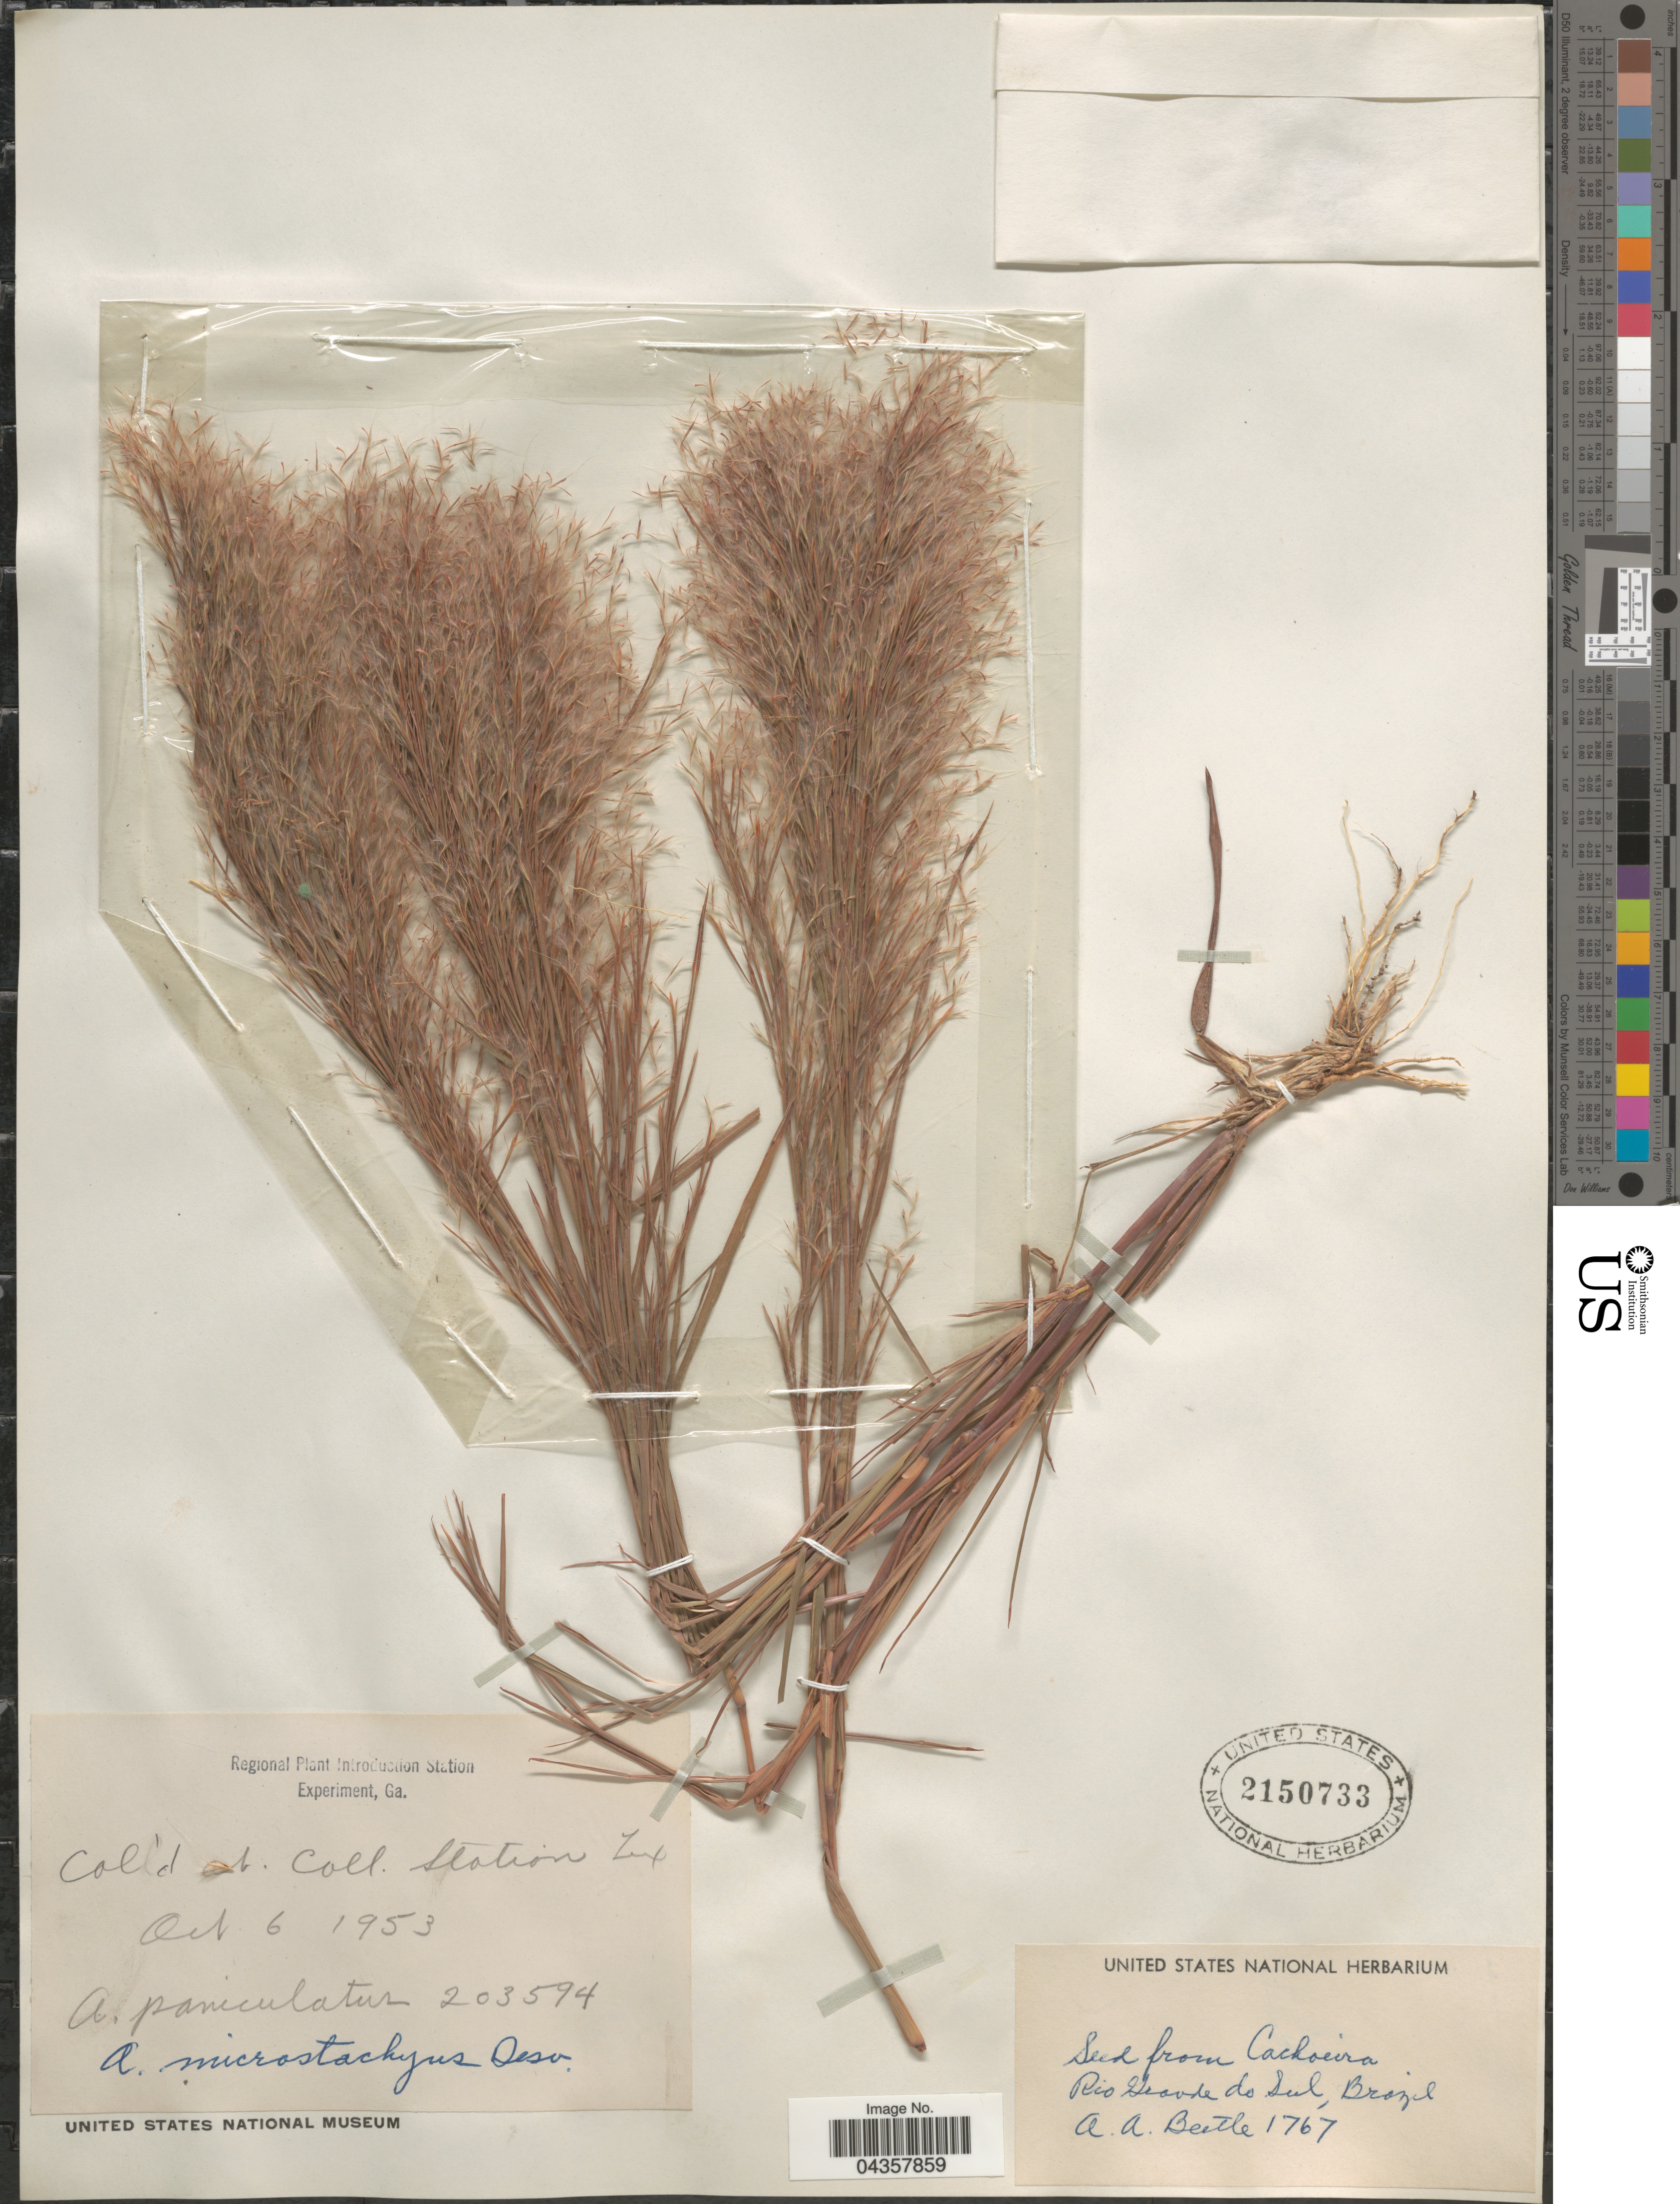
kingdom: Plantae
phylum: Tracheophyta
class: Liliopsida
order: Poales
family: Poaceae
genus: Schizachyrium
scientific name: Schizachyrium microstachyum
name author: (Desv. ex Ham.) Roseng. et al.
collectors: A. A. Beetle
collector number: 1767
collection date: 1953-10-06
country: United States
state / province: Texas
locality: Col'd at Coll. Station Twp.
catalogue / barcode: US 2150733